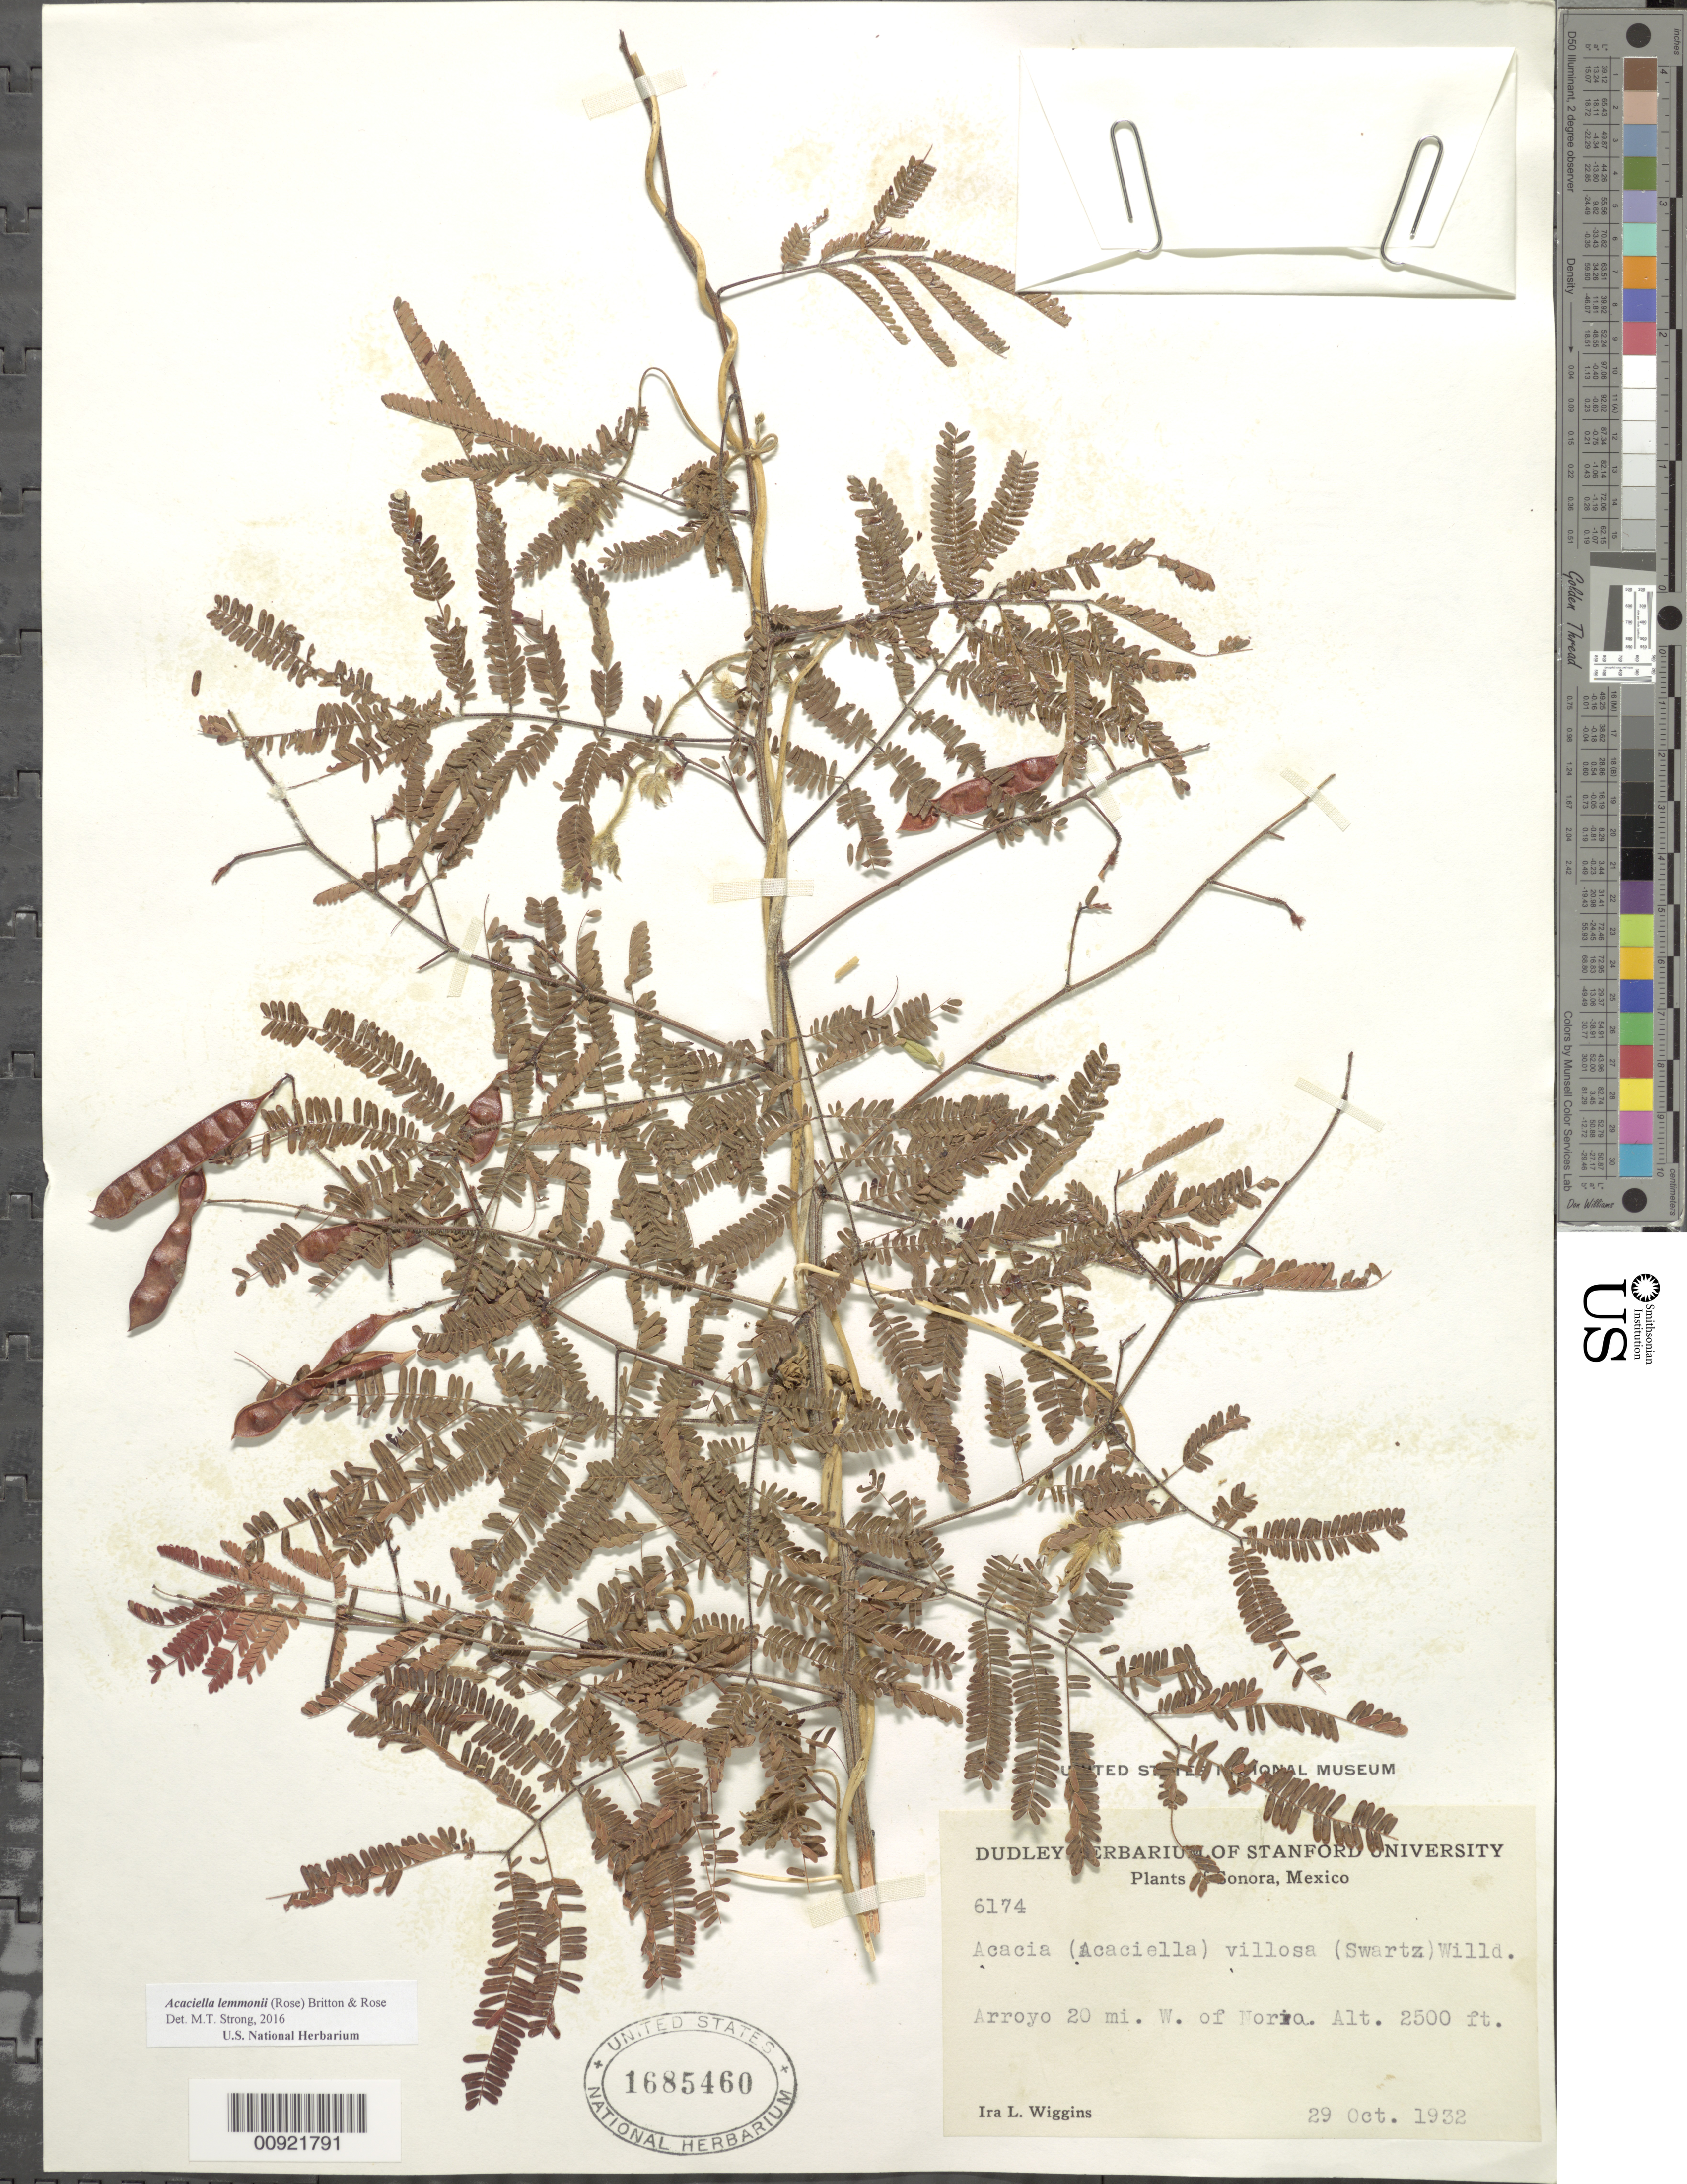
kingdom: Plantae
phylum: Tracheophyta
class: Magnoliopsida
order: Fabales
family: Fabaceae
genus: Acaciella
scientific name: Acaciella lemmonii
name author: (Rose) Britton & Rose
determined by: Strong, M. T., (US), Smithsonian Institution - National Museum of Natural History (UNITED STATES)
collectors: I. L. Wiggins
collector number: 6174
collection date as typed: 29 Oct 1932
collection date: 1932-10-29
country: Mexico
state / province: Sonora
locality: Arroyo 20 mi. W of Noria.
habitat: Arroyo.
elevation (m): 762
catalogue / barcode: US 1685460